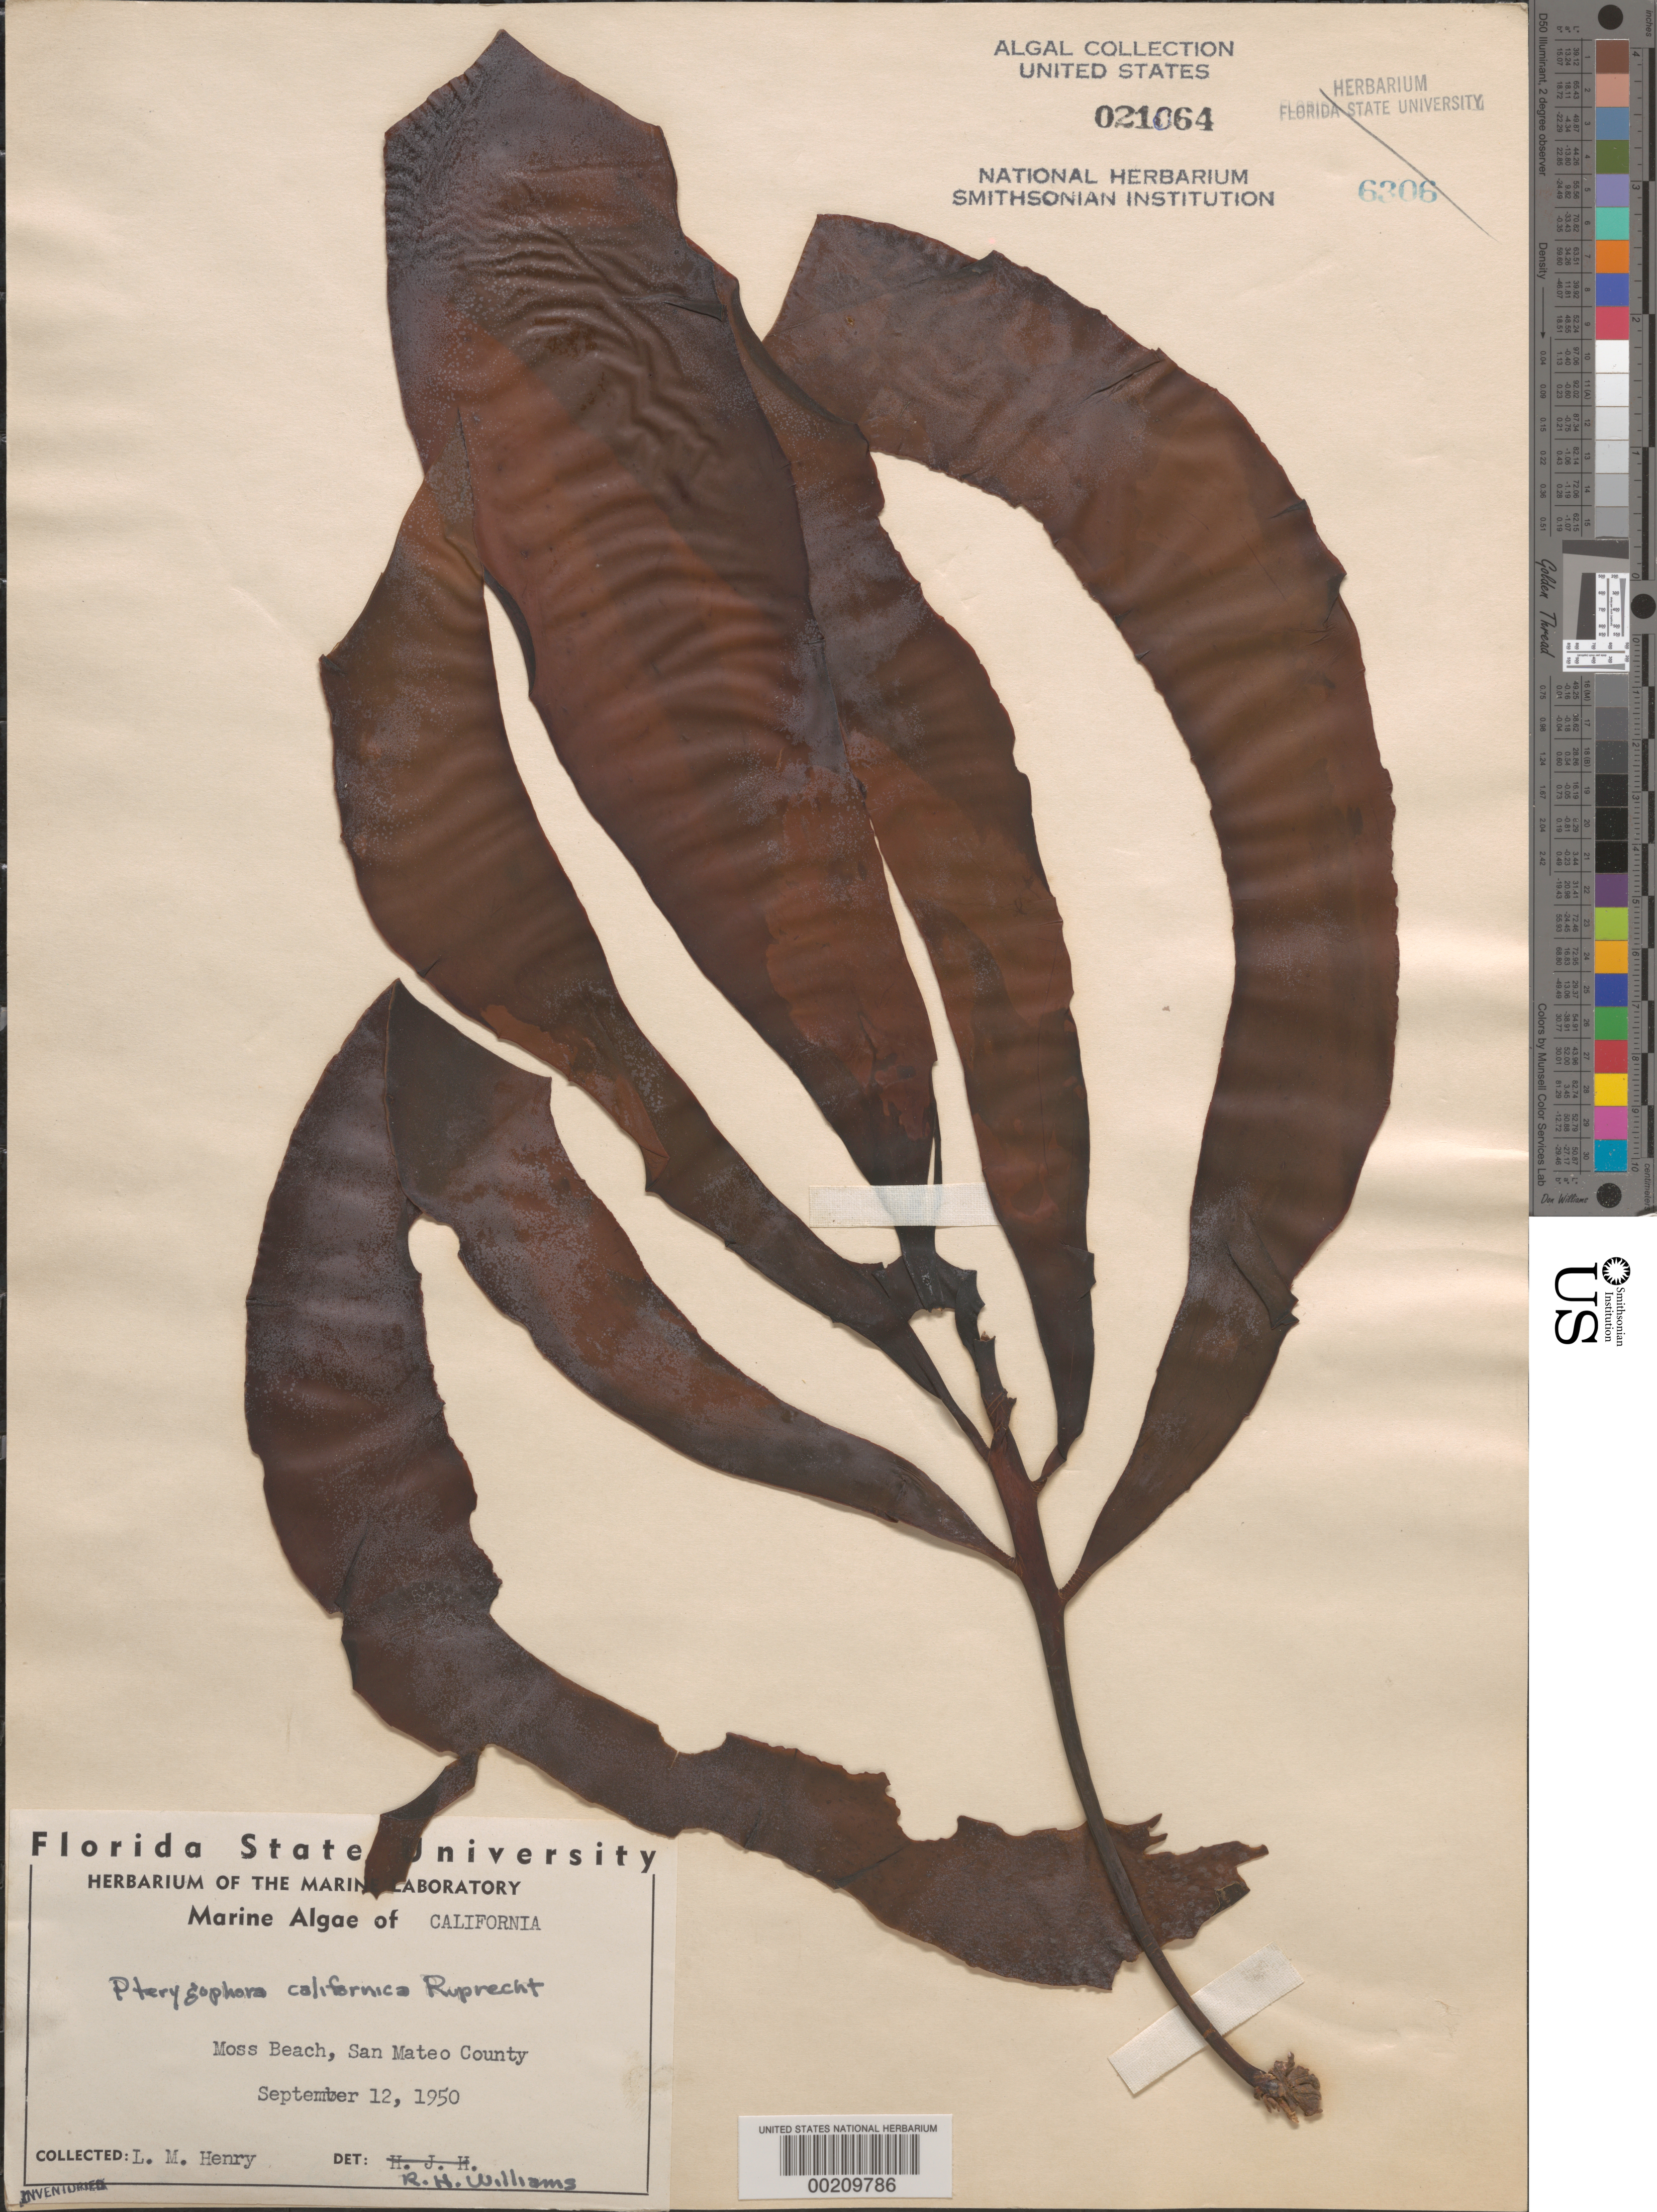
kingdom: Chromista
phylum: Ochrophyta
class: Phaeophyceae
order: Laminariales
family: Alariaceae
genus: Pterygophora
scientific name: Pterygophora californica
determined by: Williams, R. H.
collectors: L. Henry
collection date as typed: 12 Sep 1950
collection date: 1950-09-12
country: United States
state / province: California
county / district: San Mateo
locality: Moss Beach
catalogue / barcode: US 21064